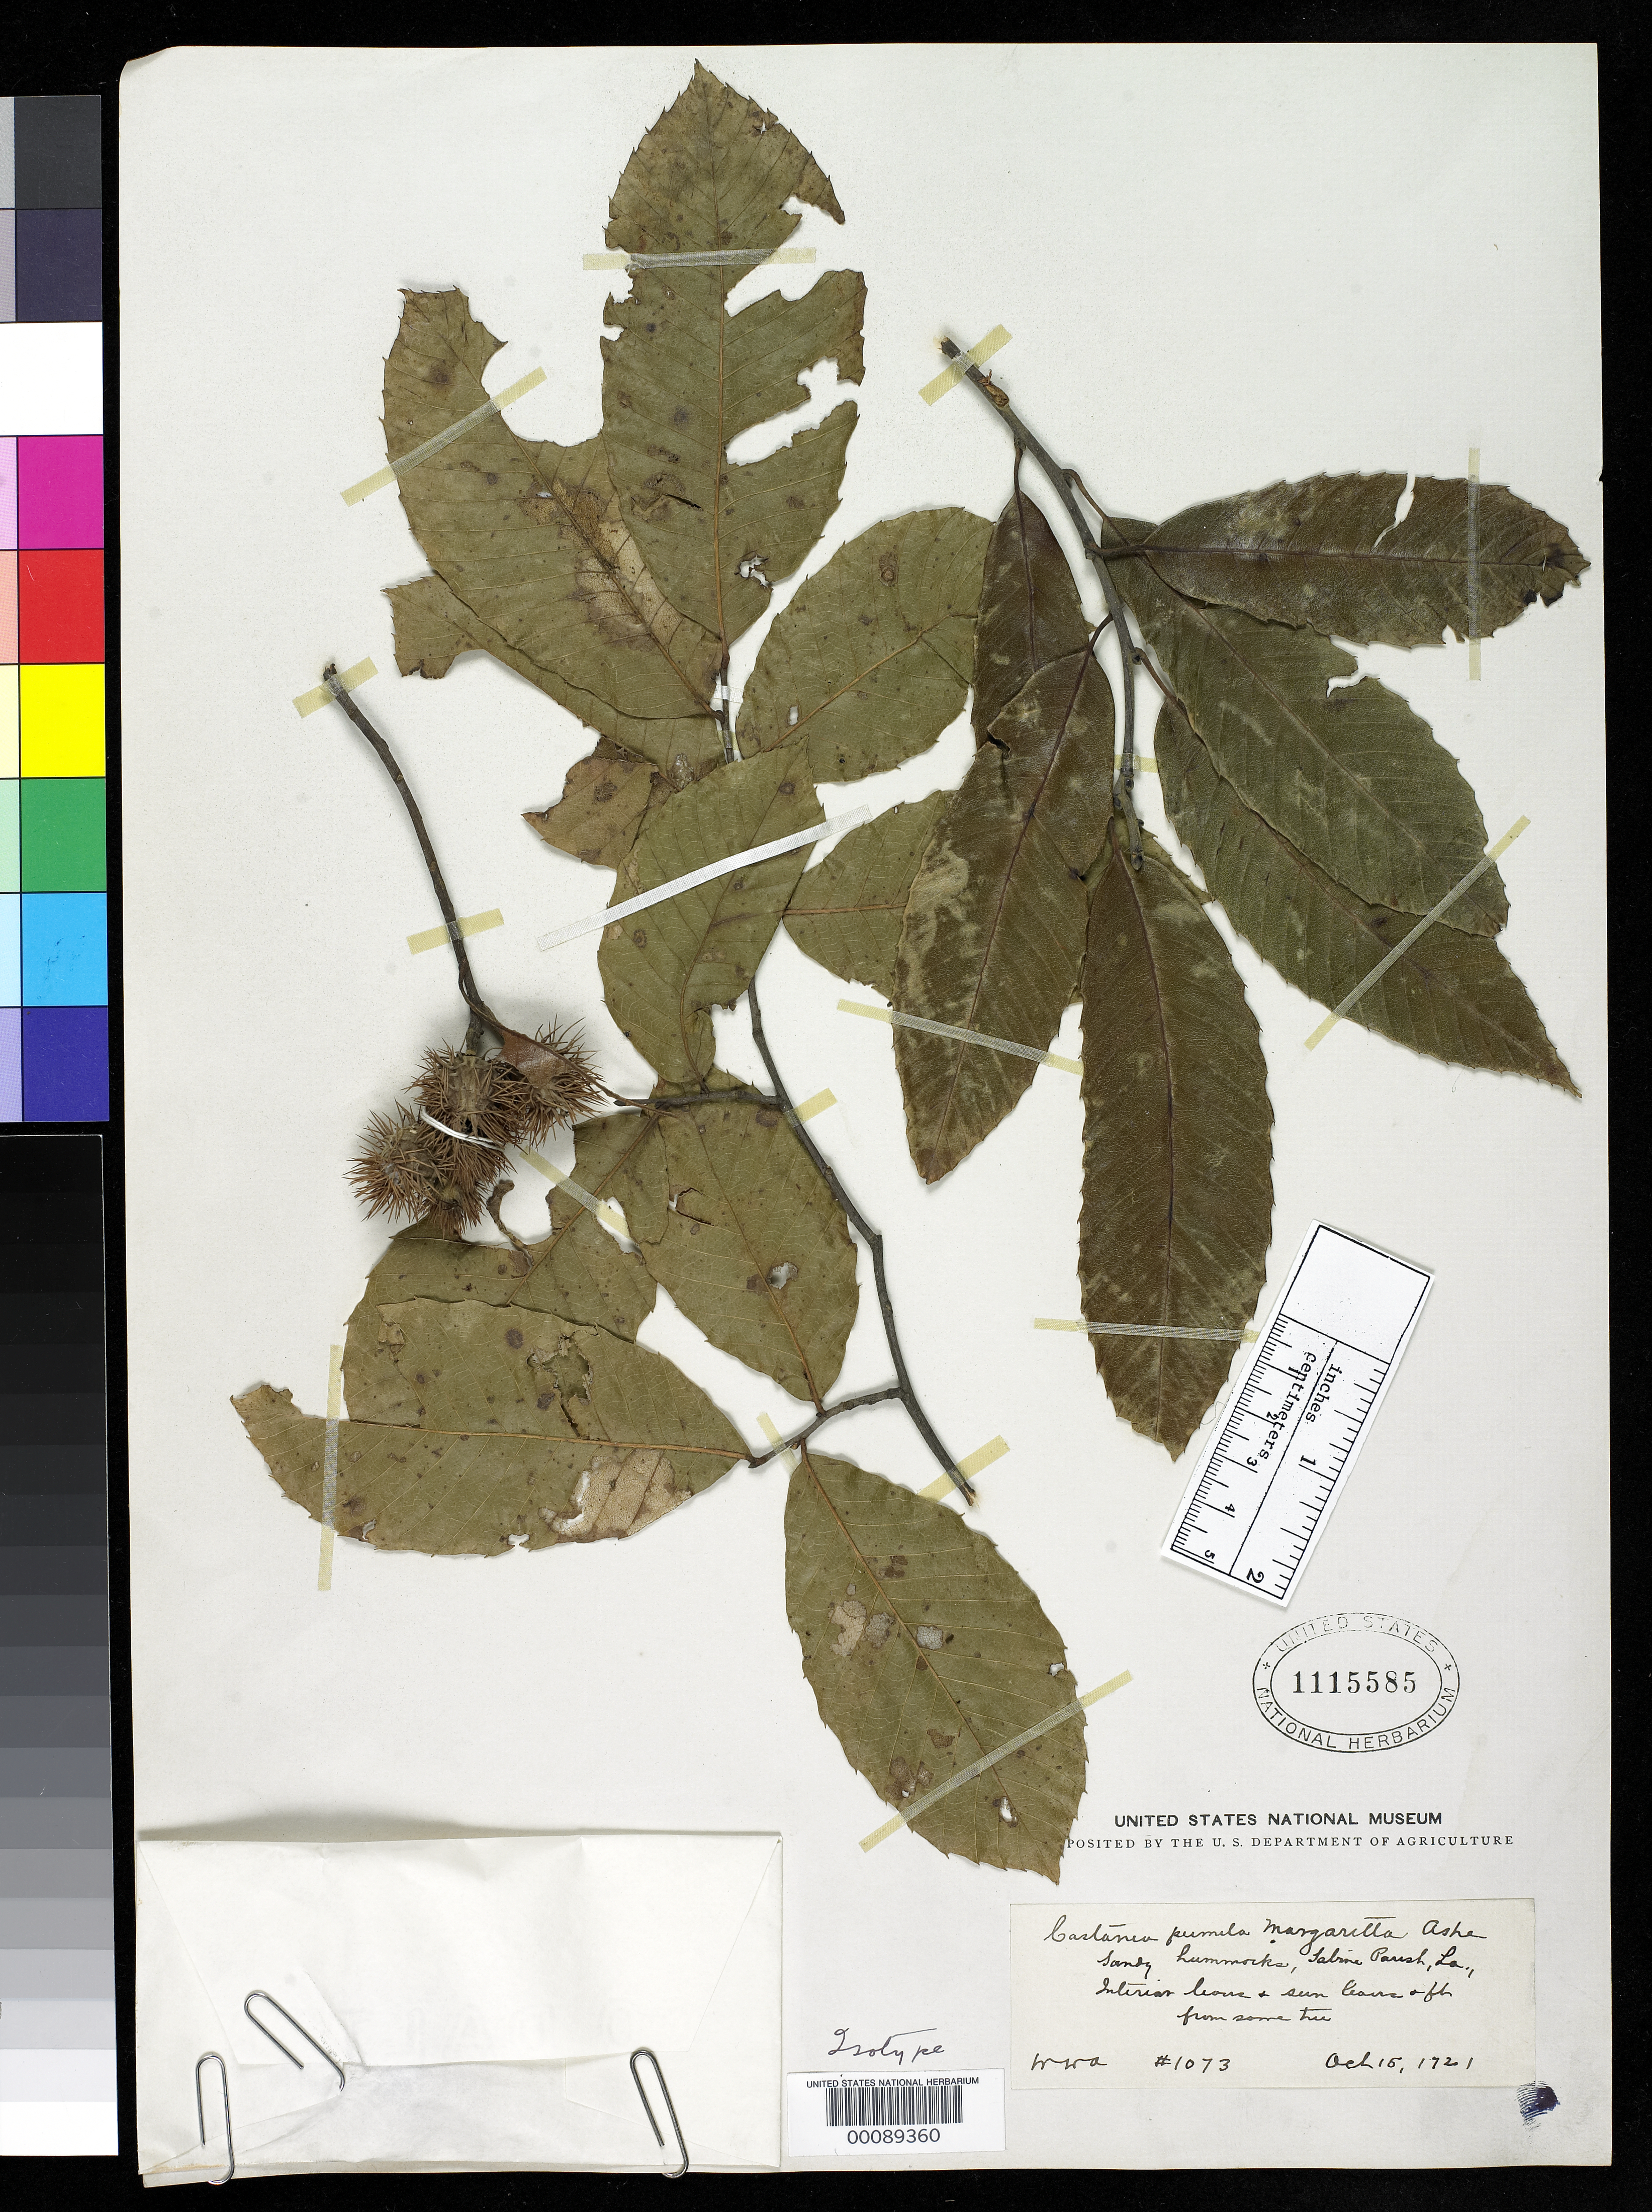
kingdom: Plantae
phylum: Tracheophyta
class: Magnoliopsida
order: Fagales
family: Fagaceae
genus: Castanea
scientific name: Castanea pumila var. margaretta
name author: Ashe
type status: Isotype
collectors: W. W. Ashe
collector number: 1073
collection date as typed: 15 Oct 1921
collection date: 1921-10-15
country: United States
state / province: Louisiana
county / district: Sabine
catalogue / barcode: US 1115585